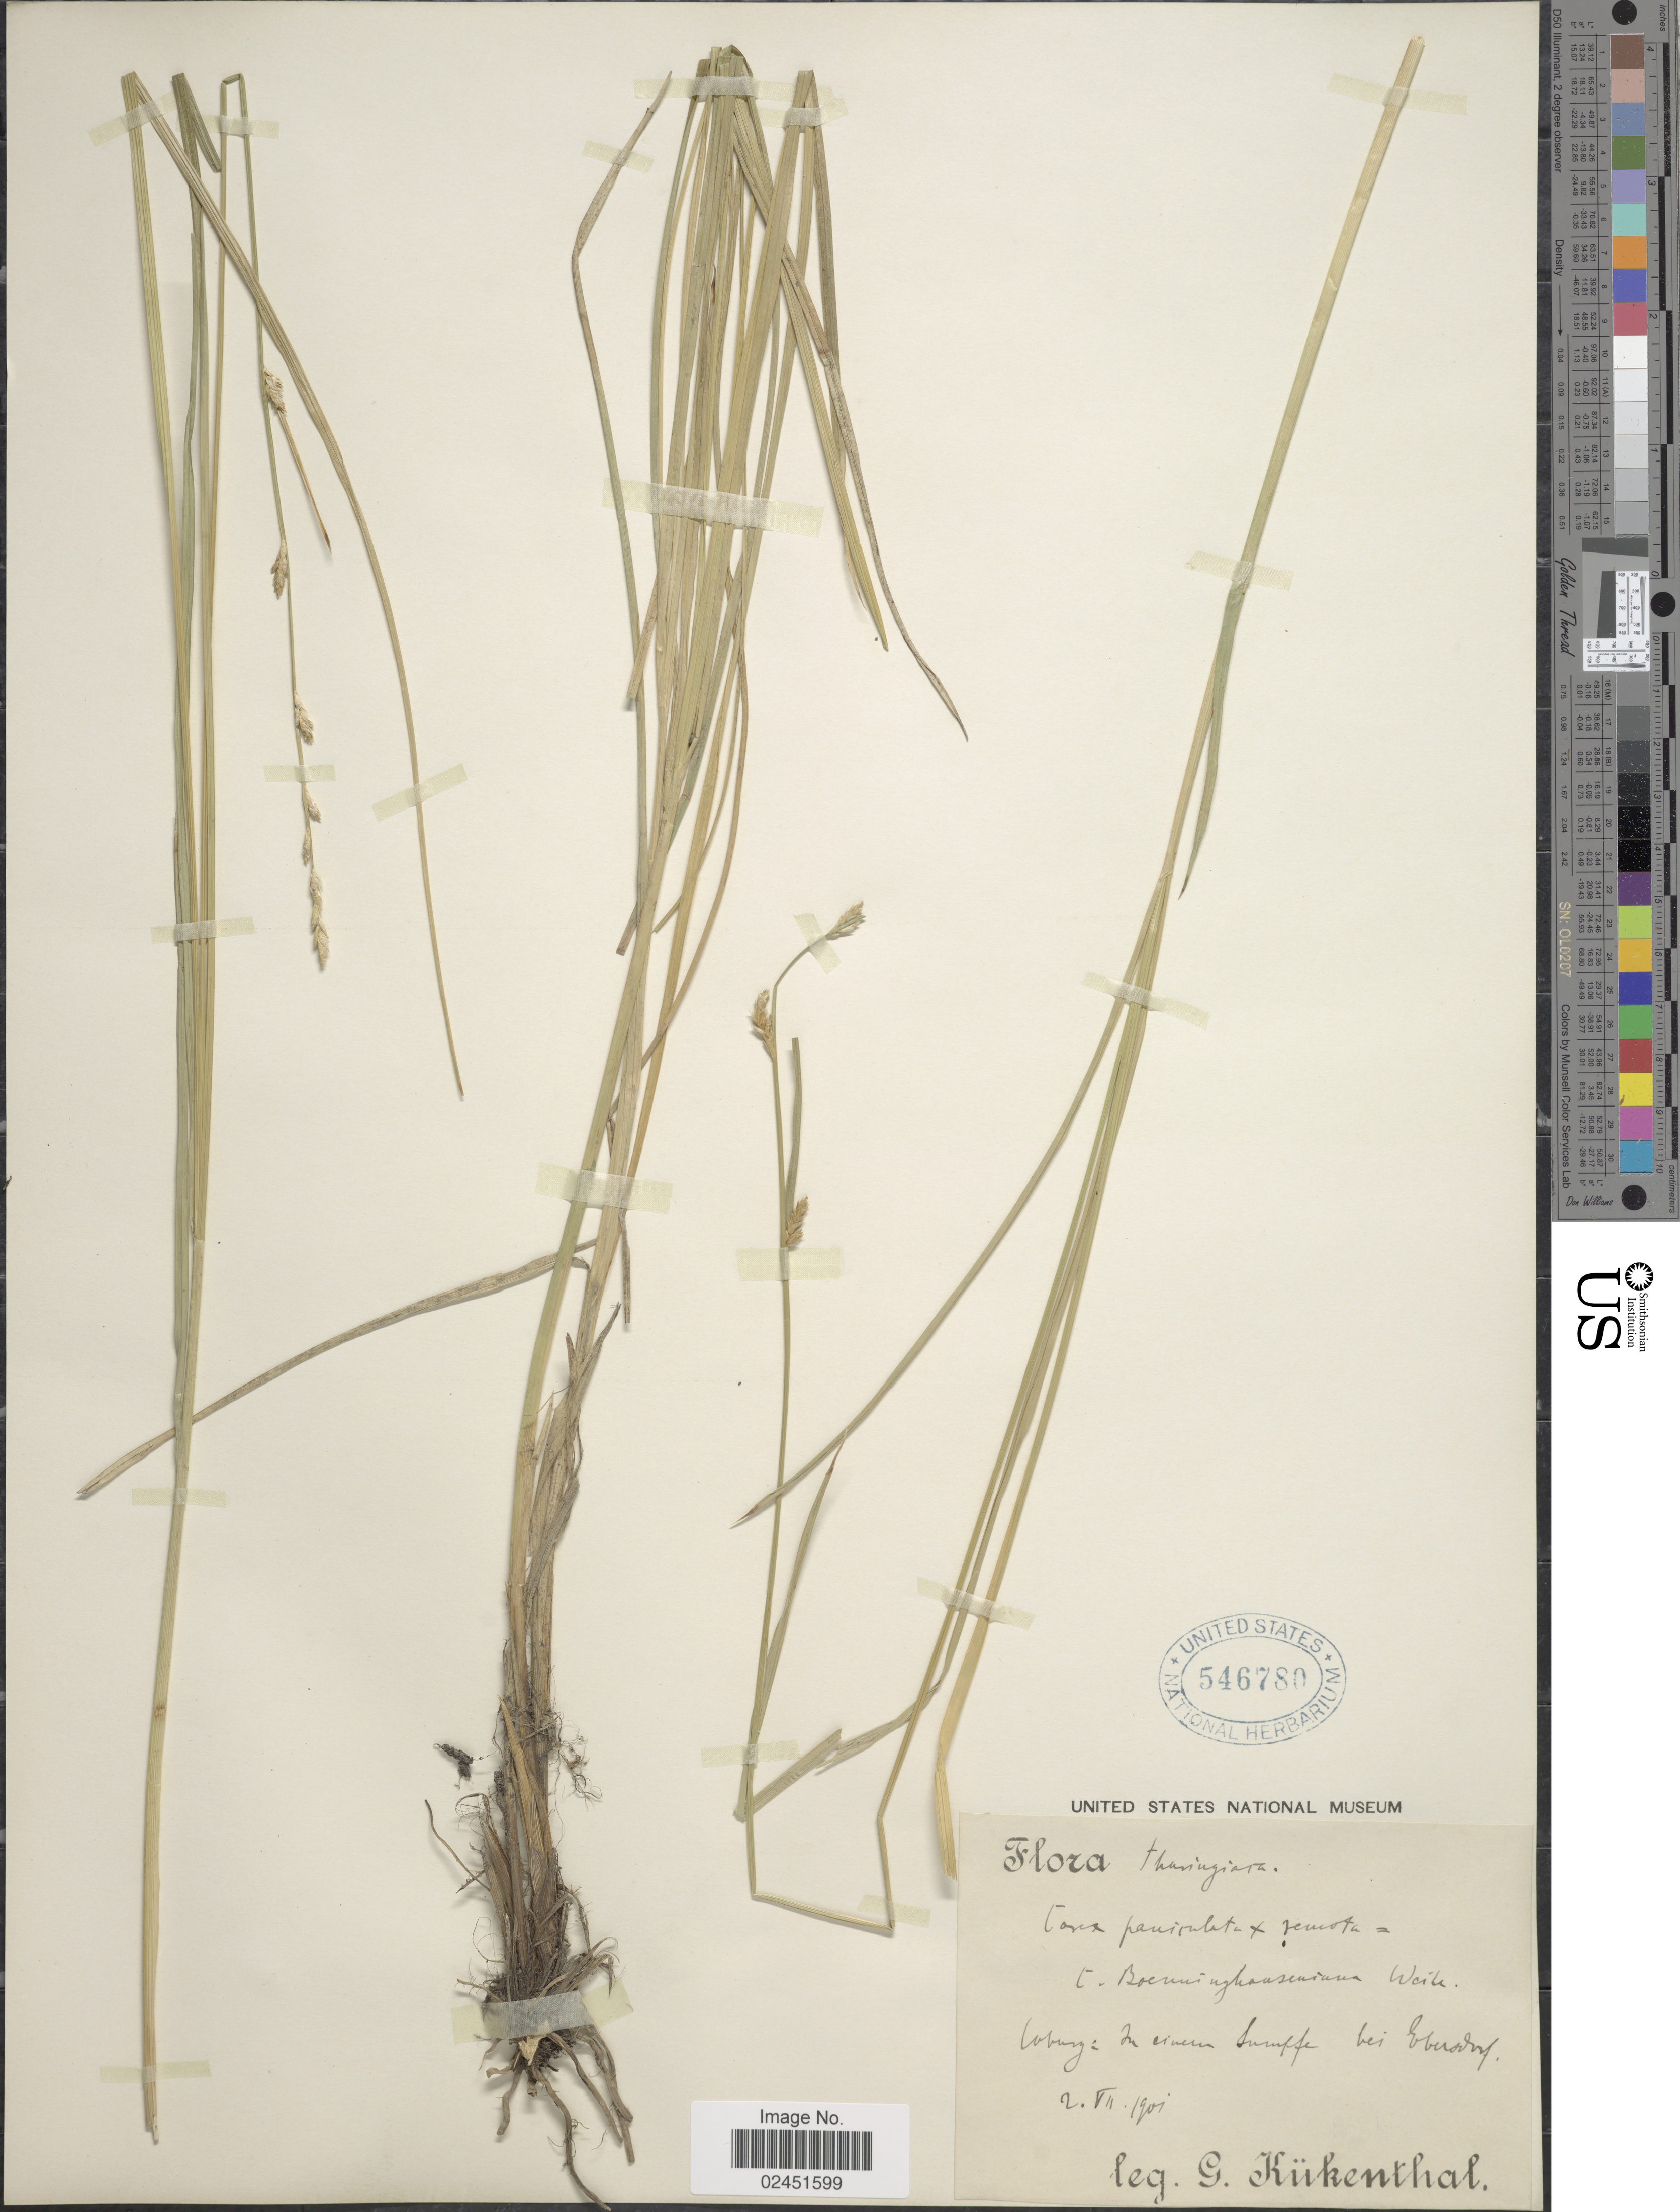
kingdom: Plantae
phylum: Tracheophyta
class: Liliopsida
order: Poales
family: Cyperaceae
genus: Carex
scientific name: Carex paniculata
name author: L.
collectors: G. Kükenthal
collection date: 1901-07-02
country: Germany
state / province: Thuringia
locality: Thuringiara. Laburg: In eivern Suruffe bei Ebersdorf.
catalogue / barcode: US 546780